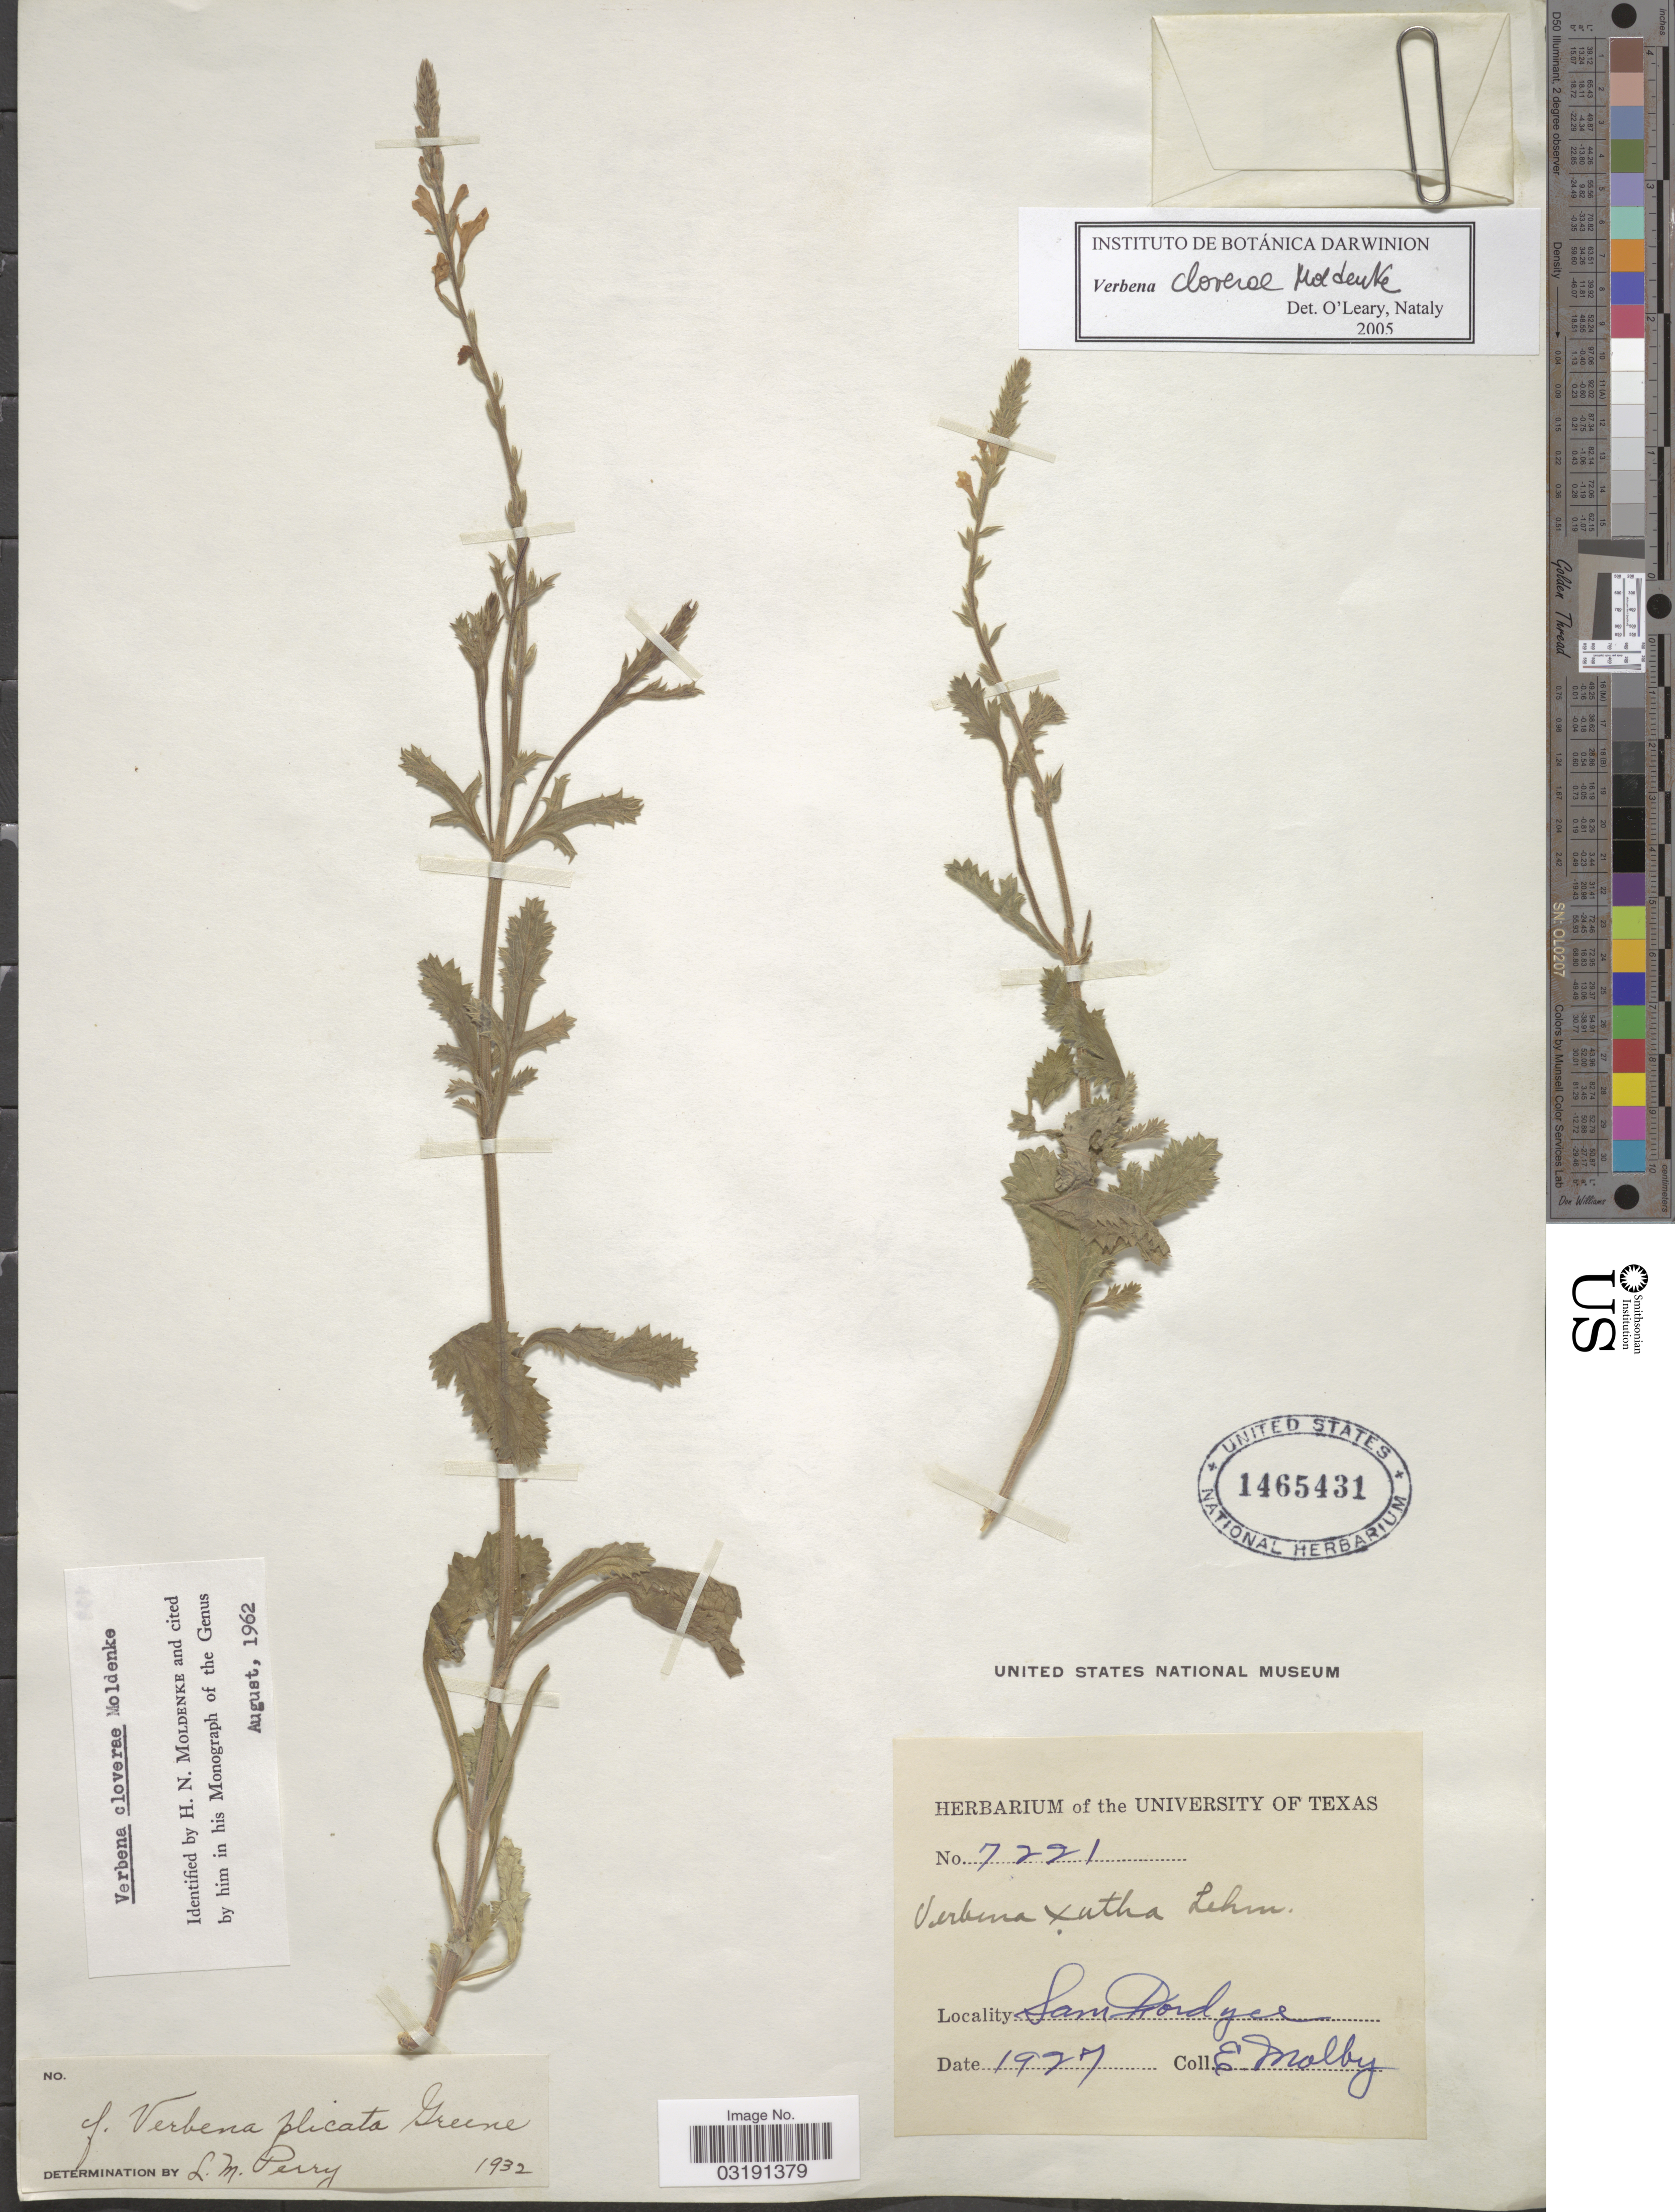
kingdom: Plantae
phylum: Tracheophyta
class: Magnoliopsida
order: Lamiales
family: Verbenaceae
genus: Verbena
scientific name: Verbena cloverae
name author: Moldenke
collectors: E. Molby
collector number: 7221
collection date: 1927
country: United States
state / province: Texas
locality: Sam Fordyce.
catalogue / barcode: US 1465431